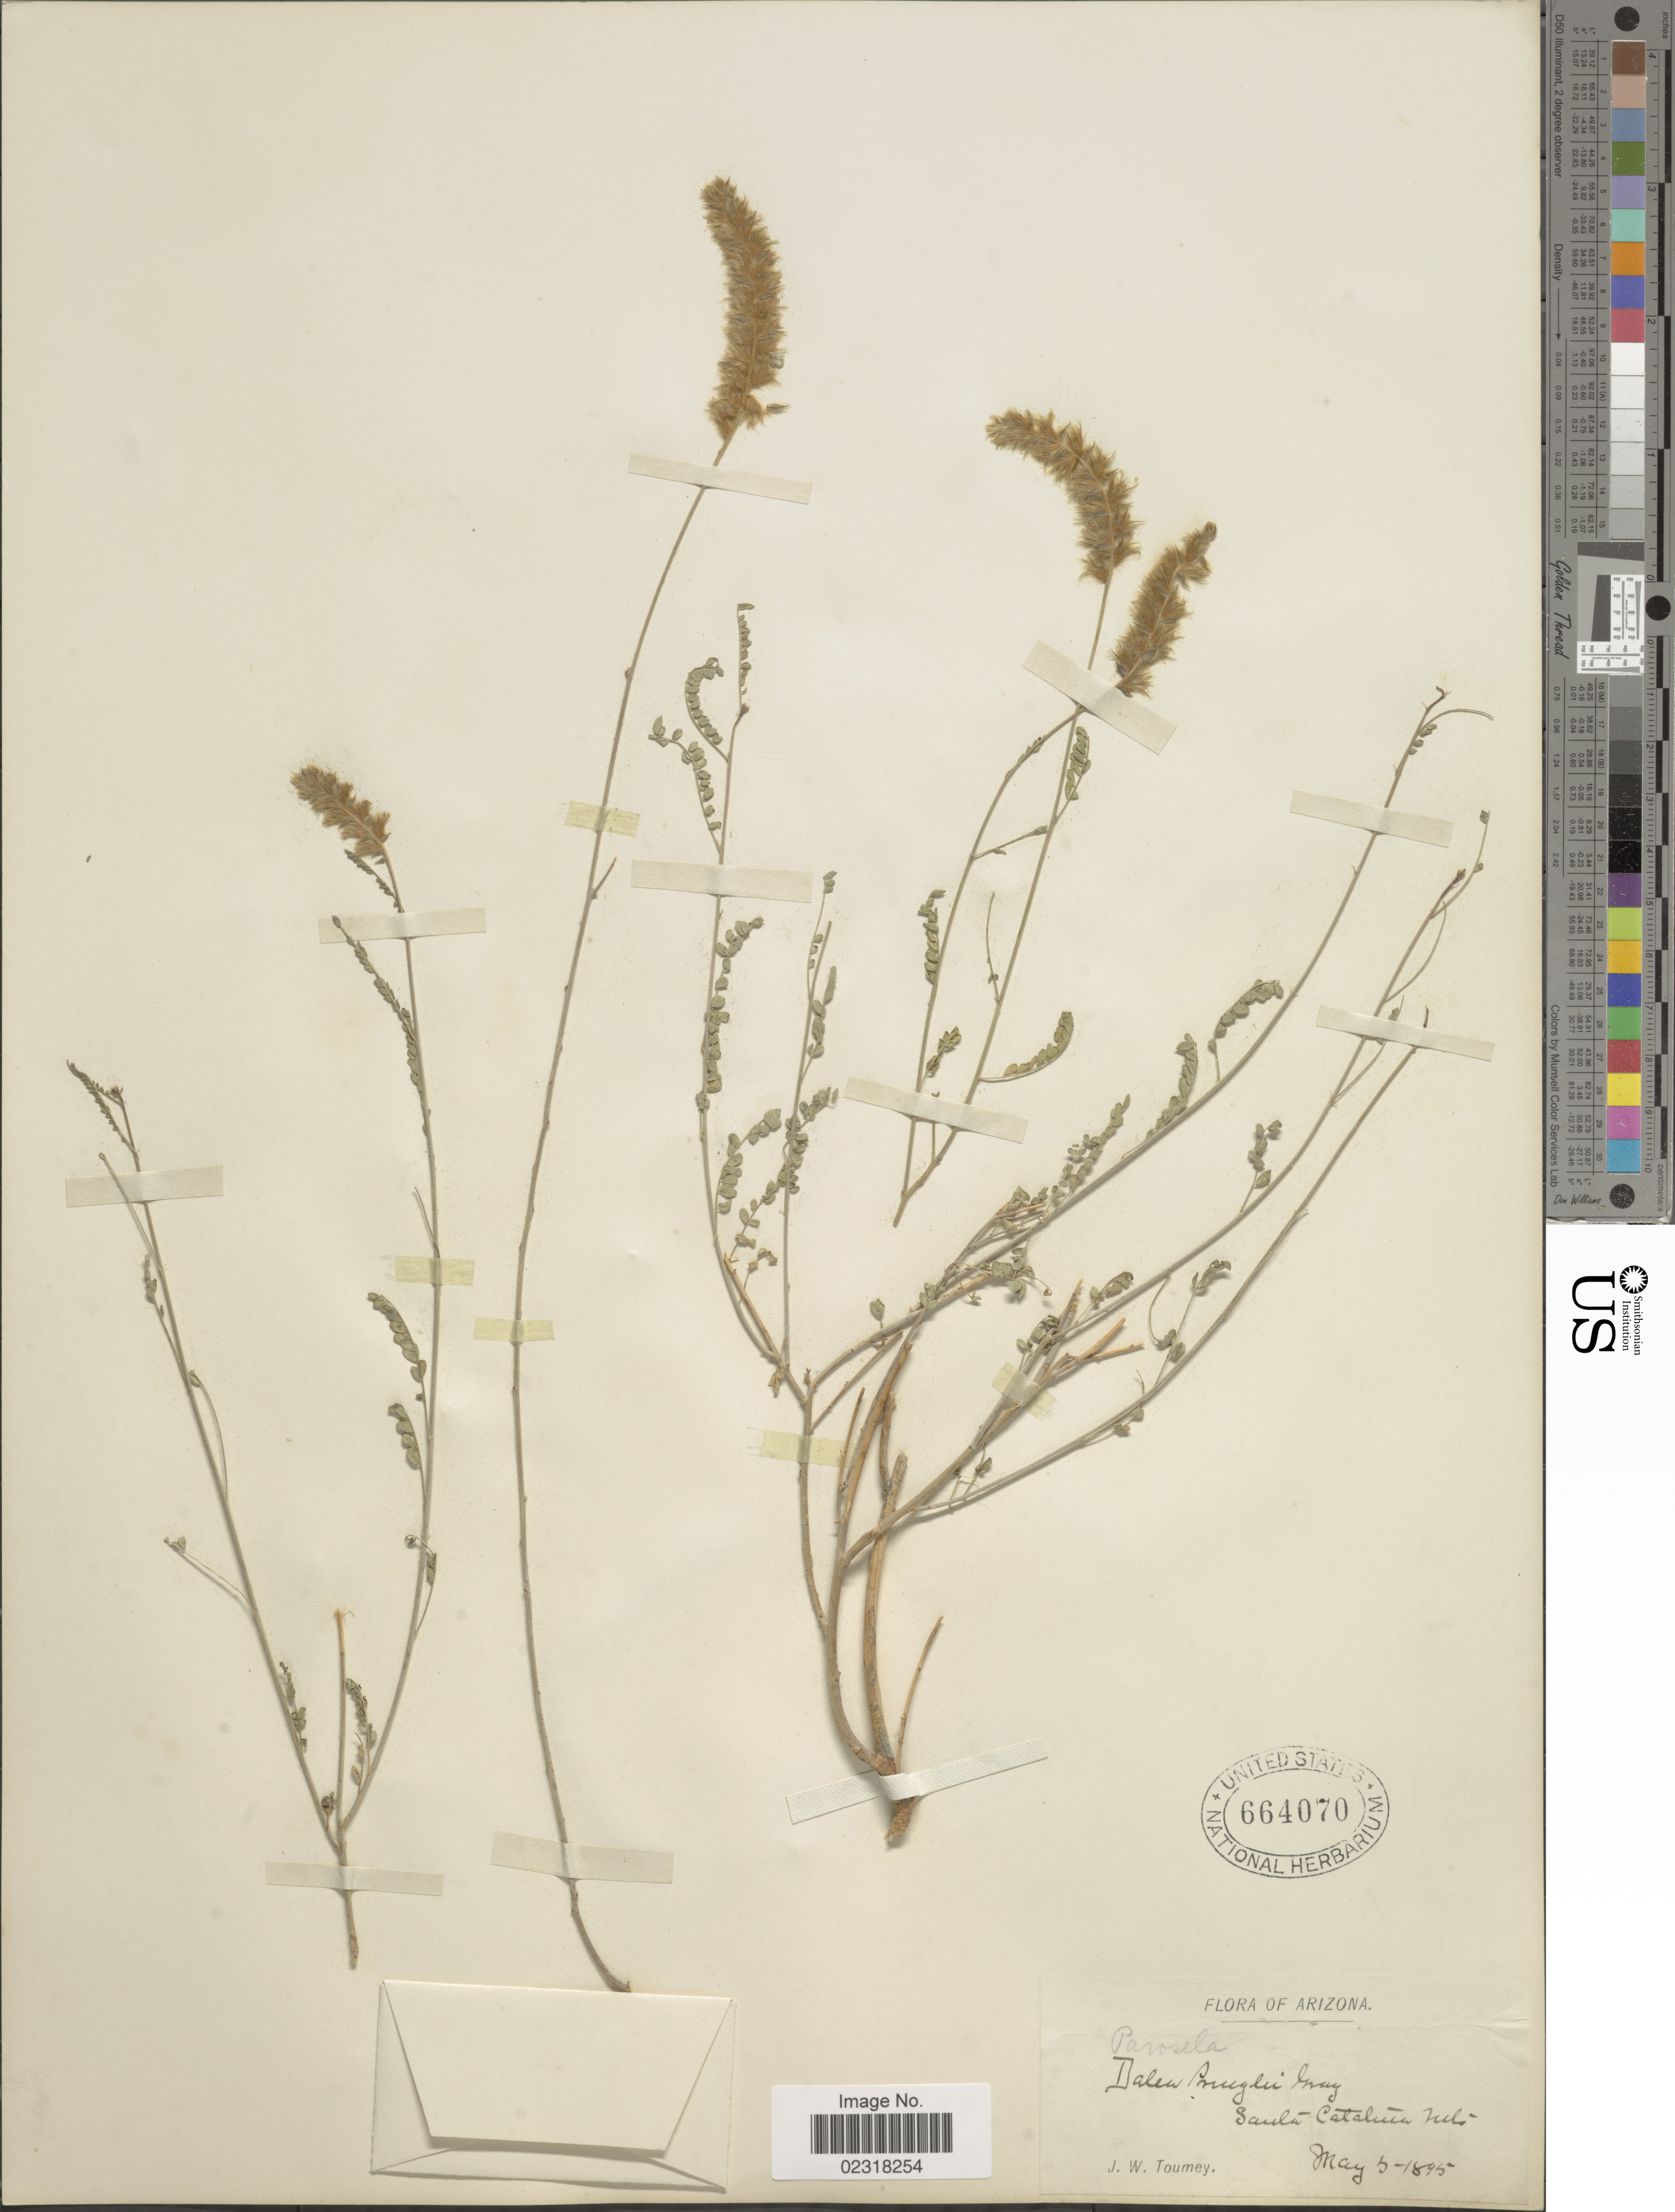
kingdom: Plantae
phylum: Tracheophyta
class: Magnoliopsida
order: Fabales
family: Fabaceae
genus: Dalea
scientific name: Dalea pringlei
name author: A. Gray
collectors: J. W. Toumey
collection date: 1895-05-05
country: United States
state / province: Arizona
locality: Santa Catlina Mts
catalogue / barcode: US 664070